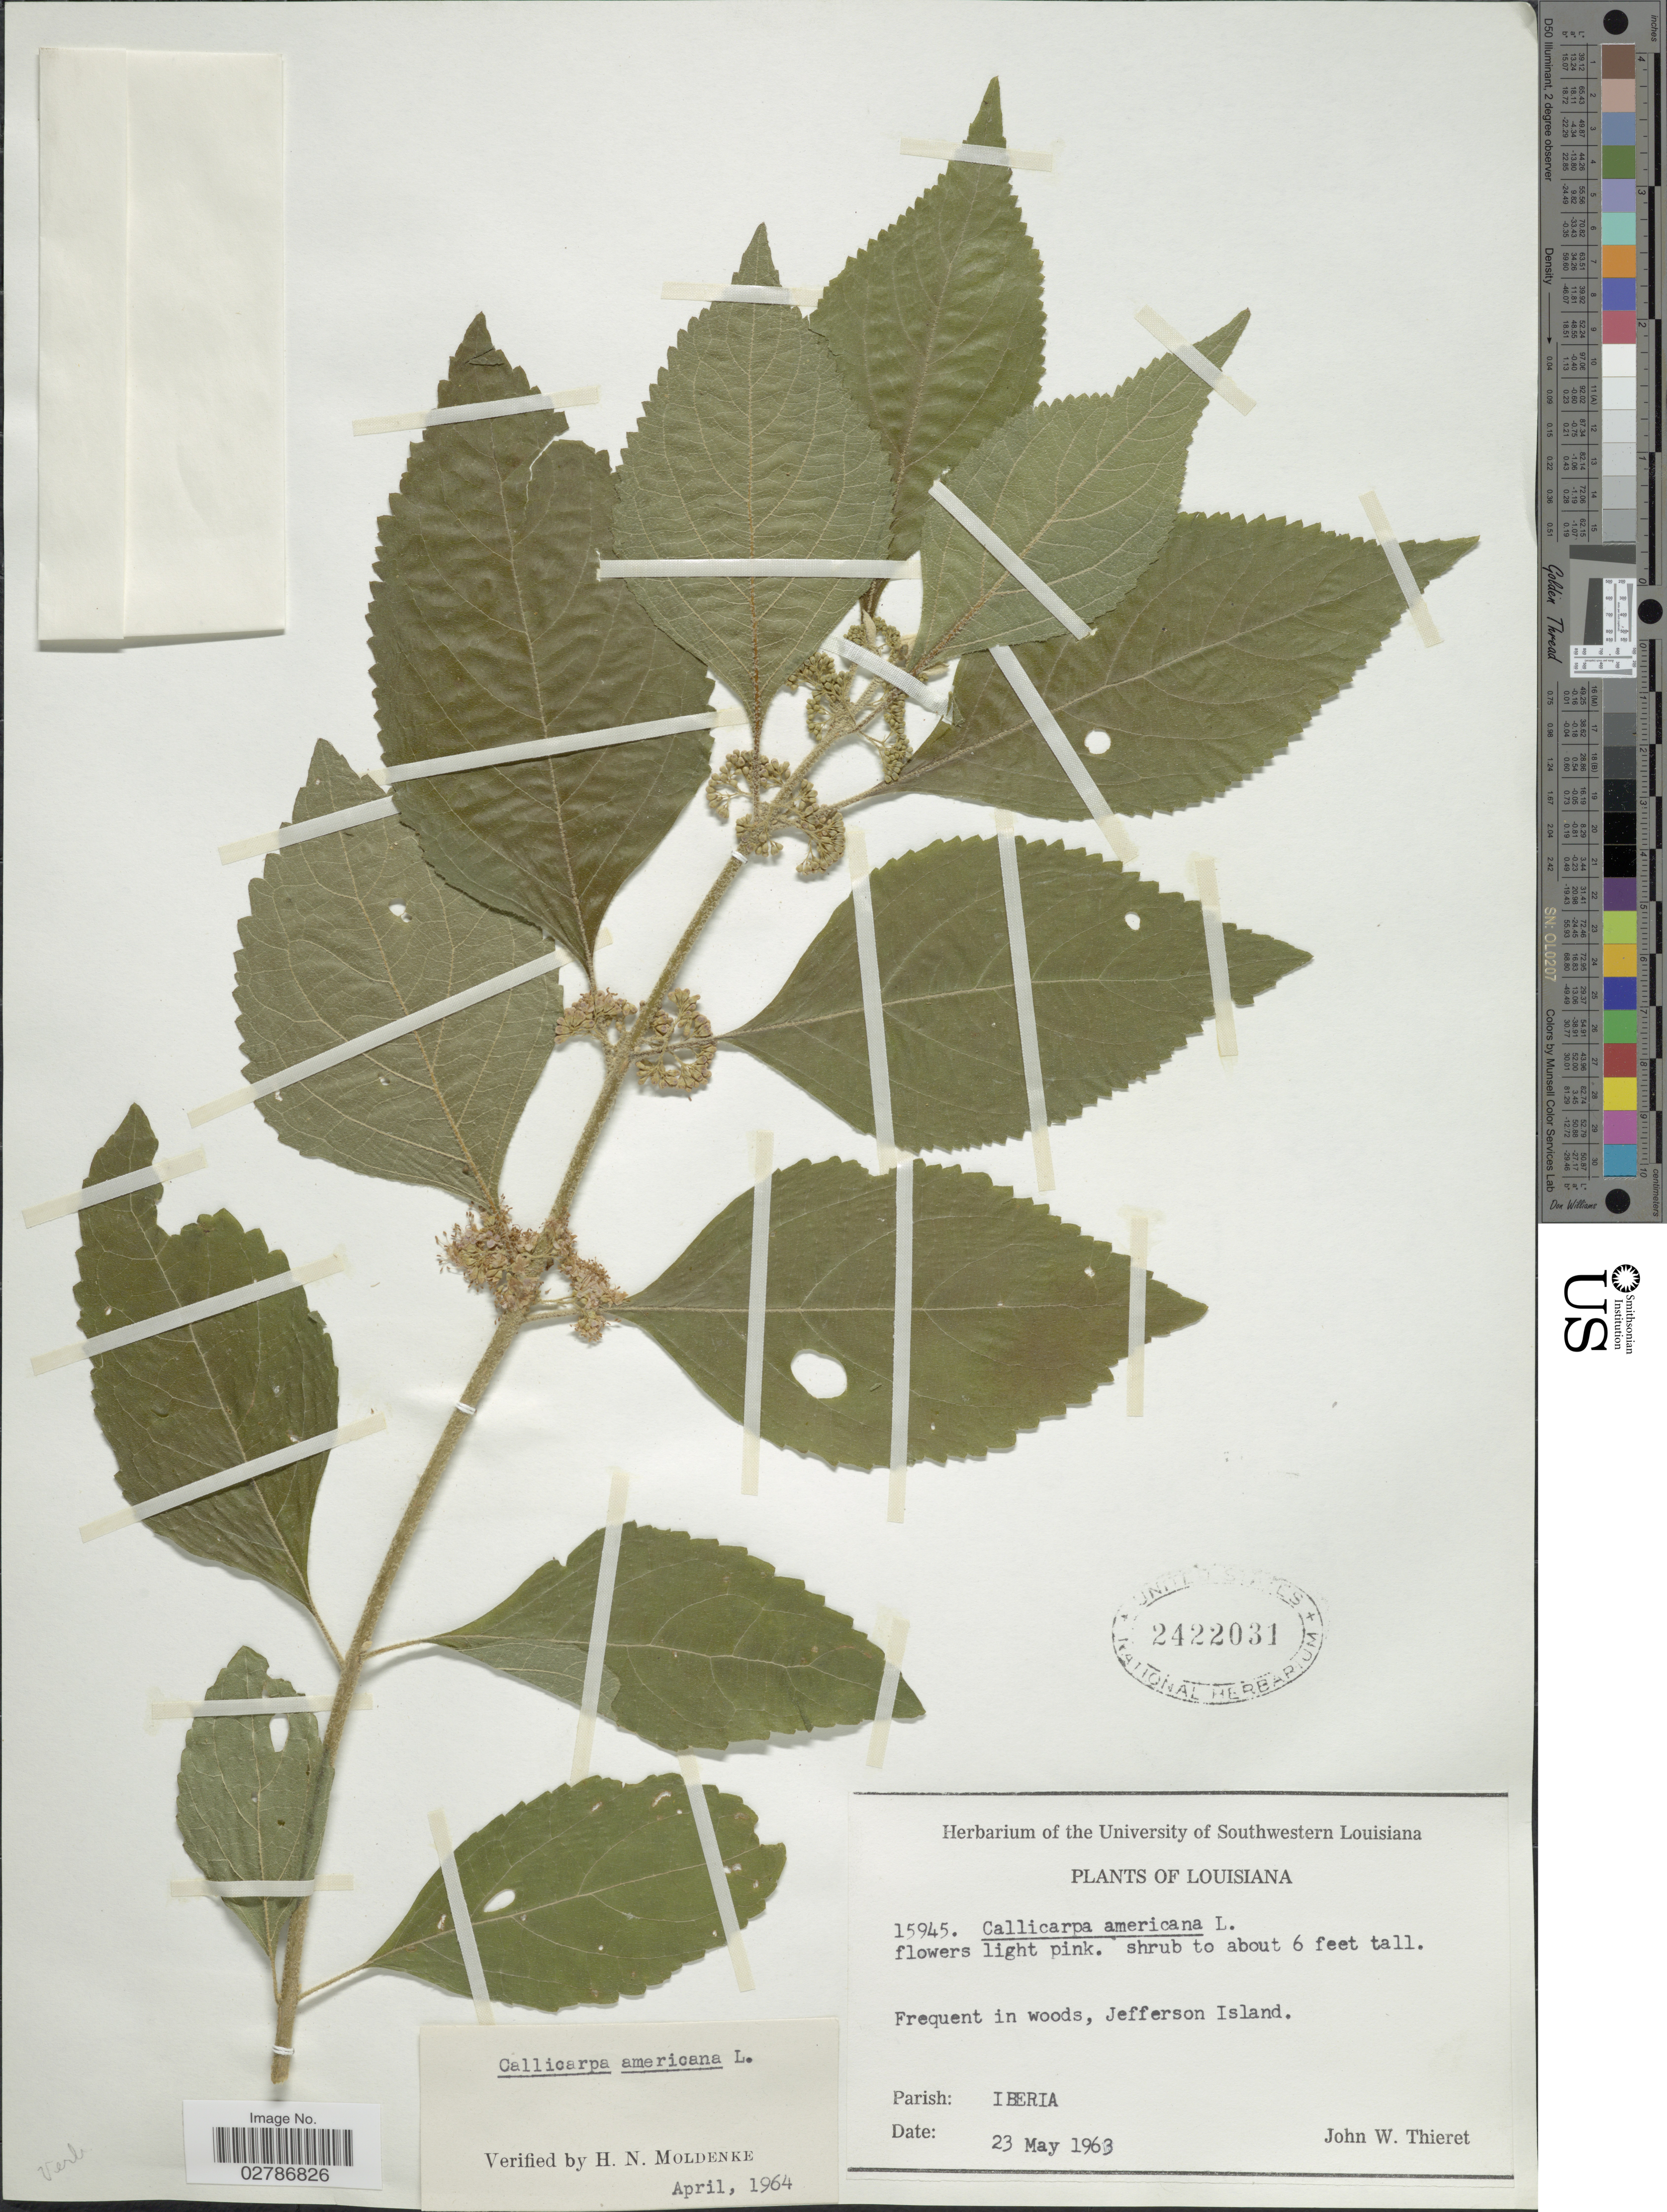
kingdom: Plantae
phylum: Tracheophyta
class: Magnoliopsida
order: Lamiales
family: Lamiaceae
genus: Callicarpa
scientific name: Callicarpa americana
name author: L.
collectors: J. W. Thieret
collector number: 15945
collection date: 1963-05-23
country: United States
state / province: Louisiana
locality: Jefferson Island. Parish: Iberia.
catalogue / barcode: US 2422031